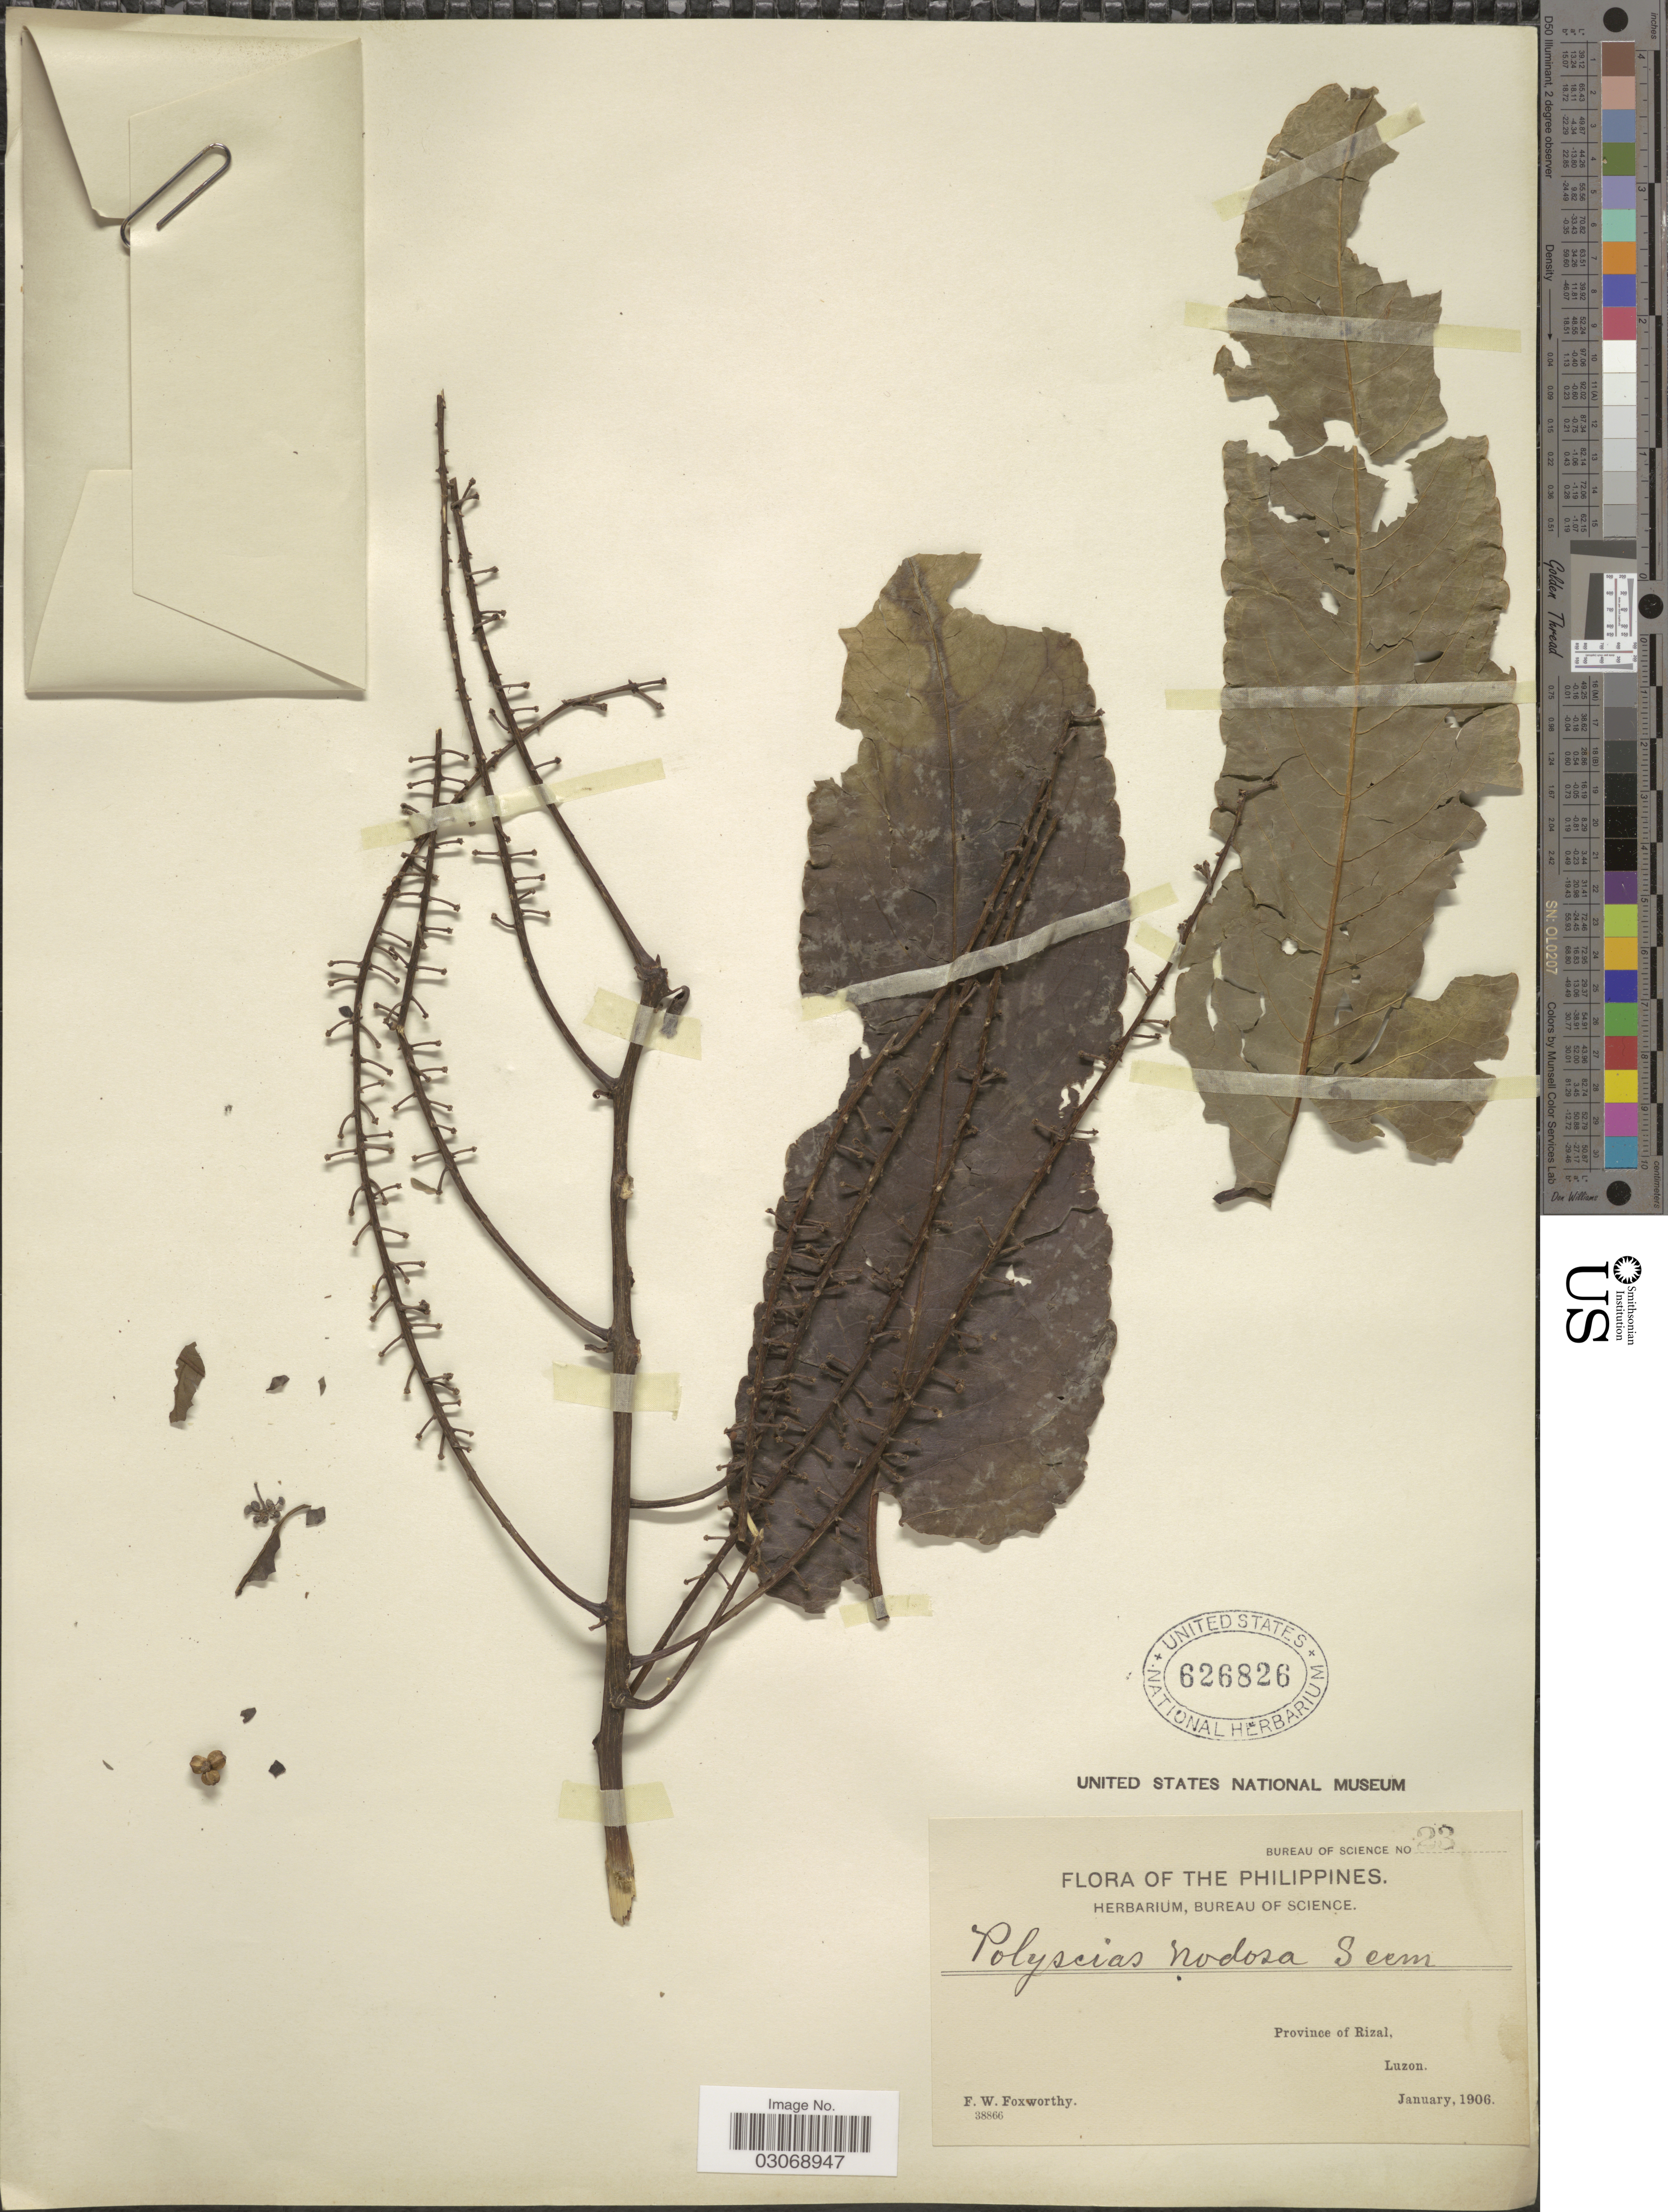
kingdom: Plantae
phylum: Tracheophyta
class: Magnoliopsida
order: Apiales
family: Araliaceae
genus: Polyscias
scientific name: Polyscias nodosa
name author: (Blume) Seem.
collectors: F. W. Foxworthy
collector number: Bureau of Science 23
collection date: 1906-01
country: Philippines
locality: The Philippines. Province of Rizal, Luzon.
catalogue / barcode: US 626826